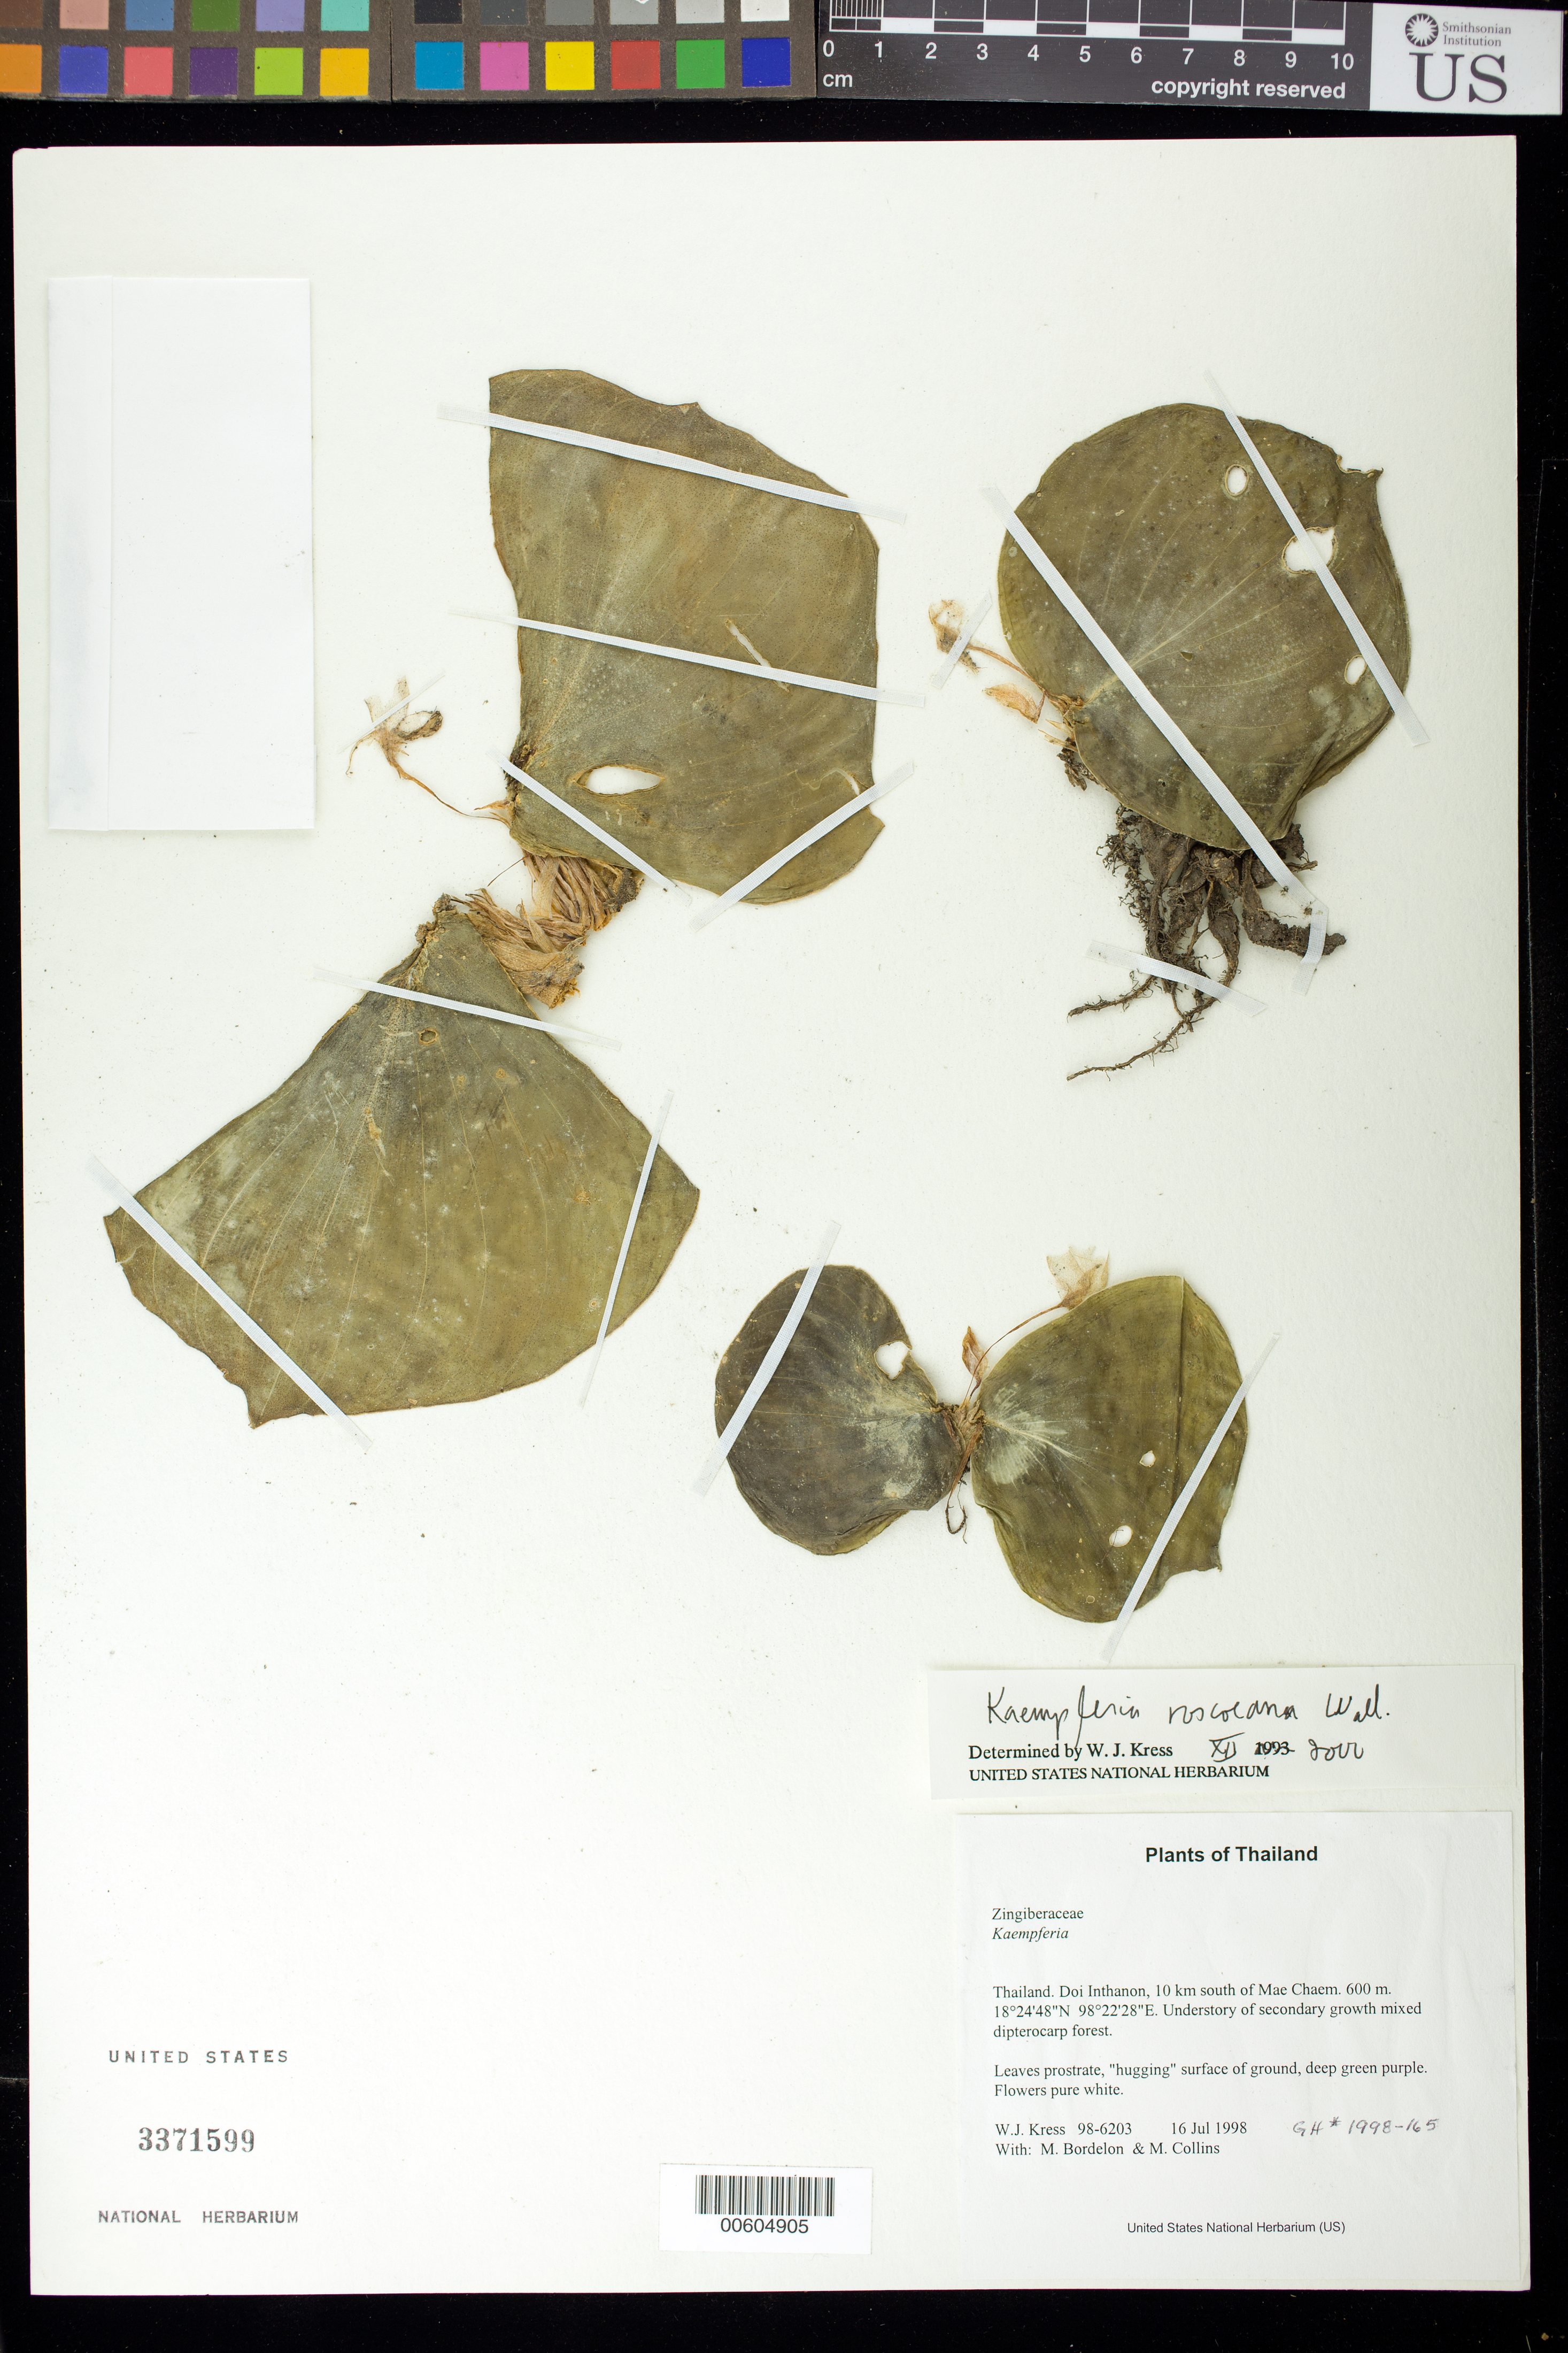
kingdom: Plantae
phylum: Tracheophyta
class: Liliopsida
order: Zingiberales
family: Zingiberaceae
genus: Kaempferia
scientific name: Kaempferia roscoeana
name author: Wall.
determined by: Kress, W. J., (US), Smithsonian Institution - National Museum of Natural History (UNITED STATES)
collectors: W. J. Kress, M. Bordelon & M. Collins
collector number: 98-6203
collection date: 1998-07-16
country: Thailand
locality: Doi Inthanon, 10 km south of Mae Chaem.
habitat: Understory of secondary growth mixed dipterocarp forest.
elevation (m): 600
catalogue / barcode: US 3371599